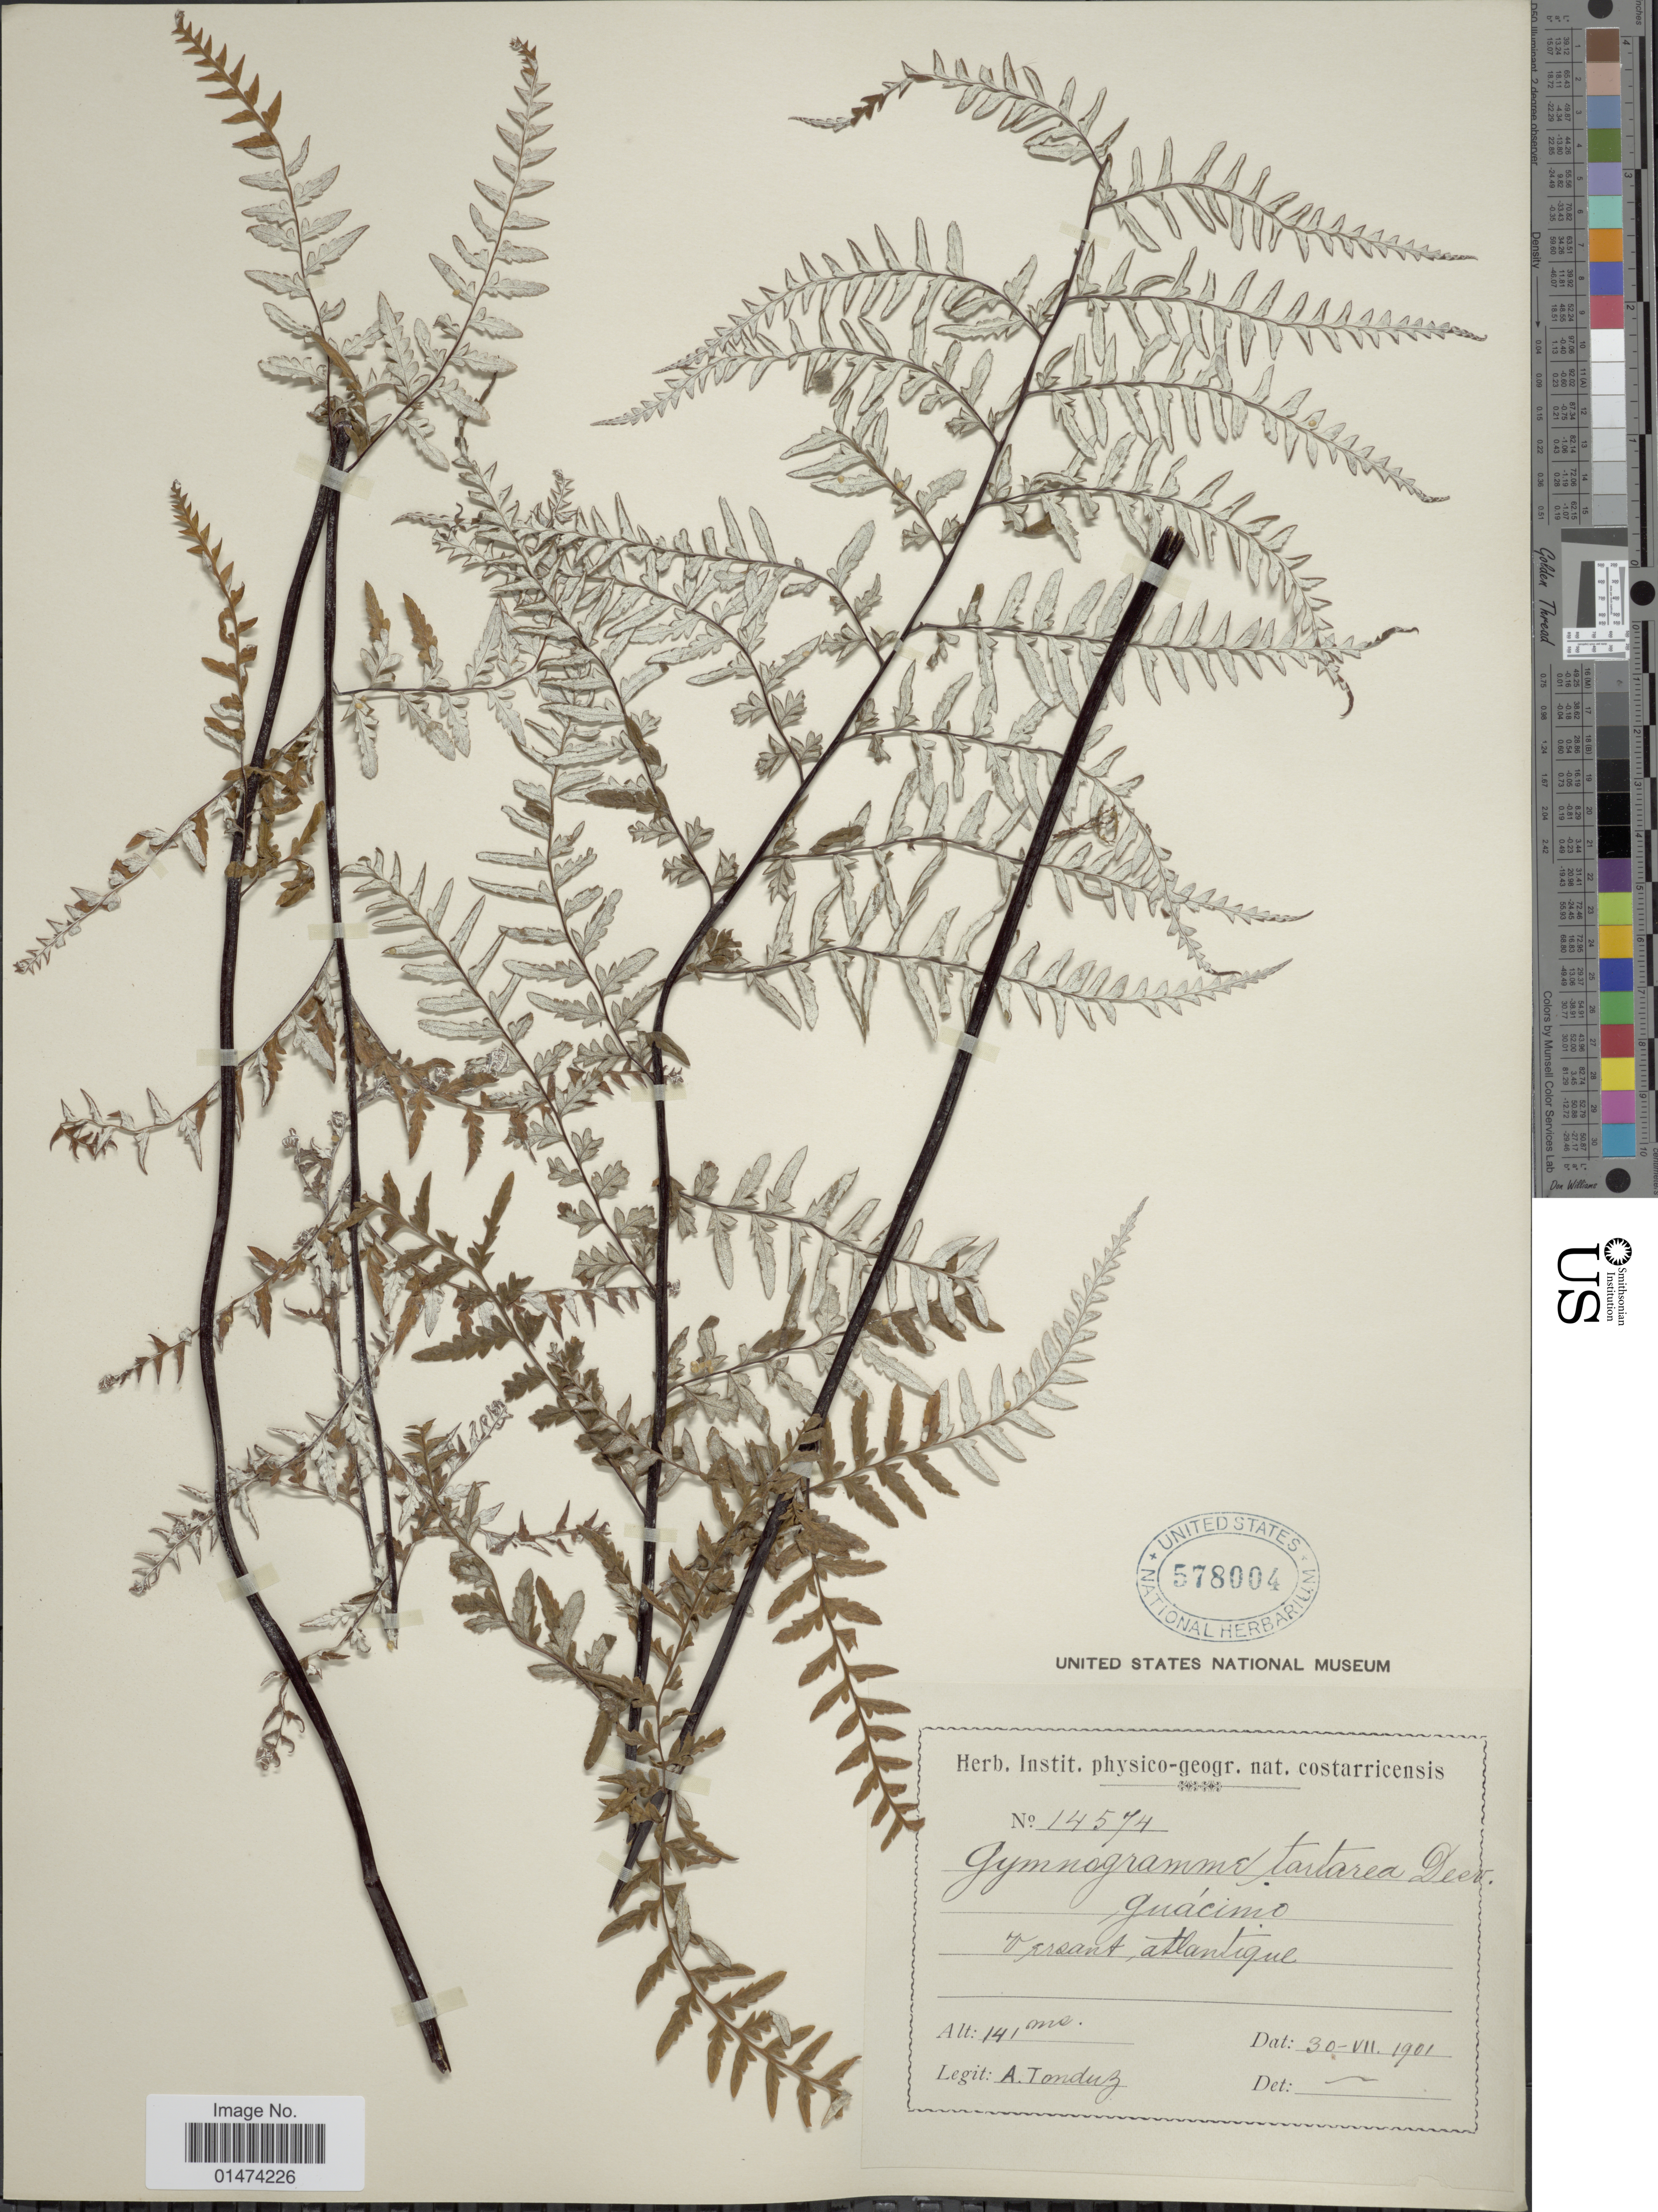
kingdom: Plantae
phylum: Tracheophyta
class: Polypodiopsida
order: Polypodiales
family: Pteridaceae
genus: Pityrogramma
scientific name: Pityrogramma tartarea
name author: (Cav.) Maxon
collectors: A. Tonduz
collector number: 14574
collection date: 1901-07-30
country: Costa Rica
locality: Guacimo, versant atlantique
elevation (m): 141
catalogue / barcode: US 578004